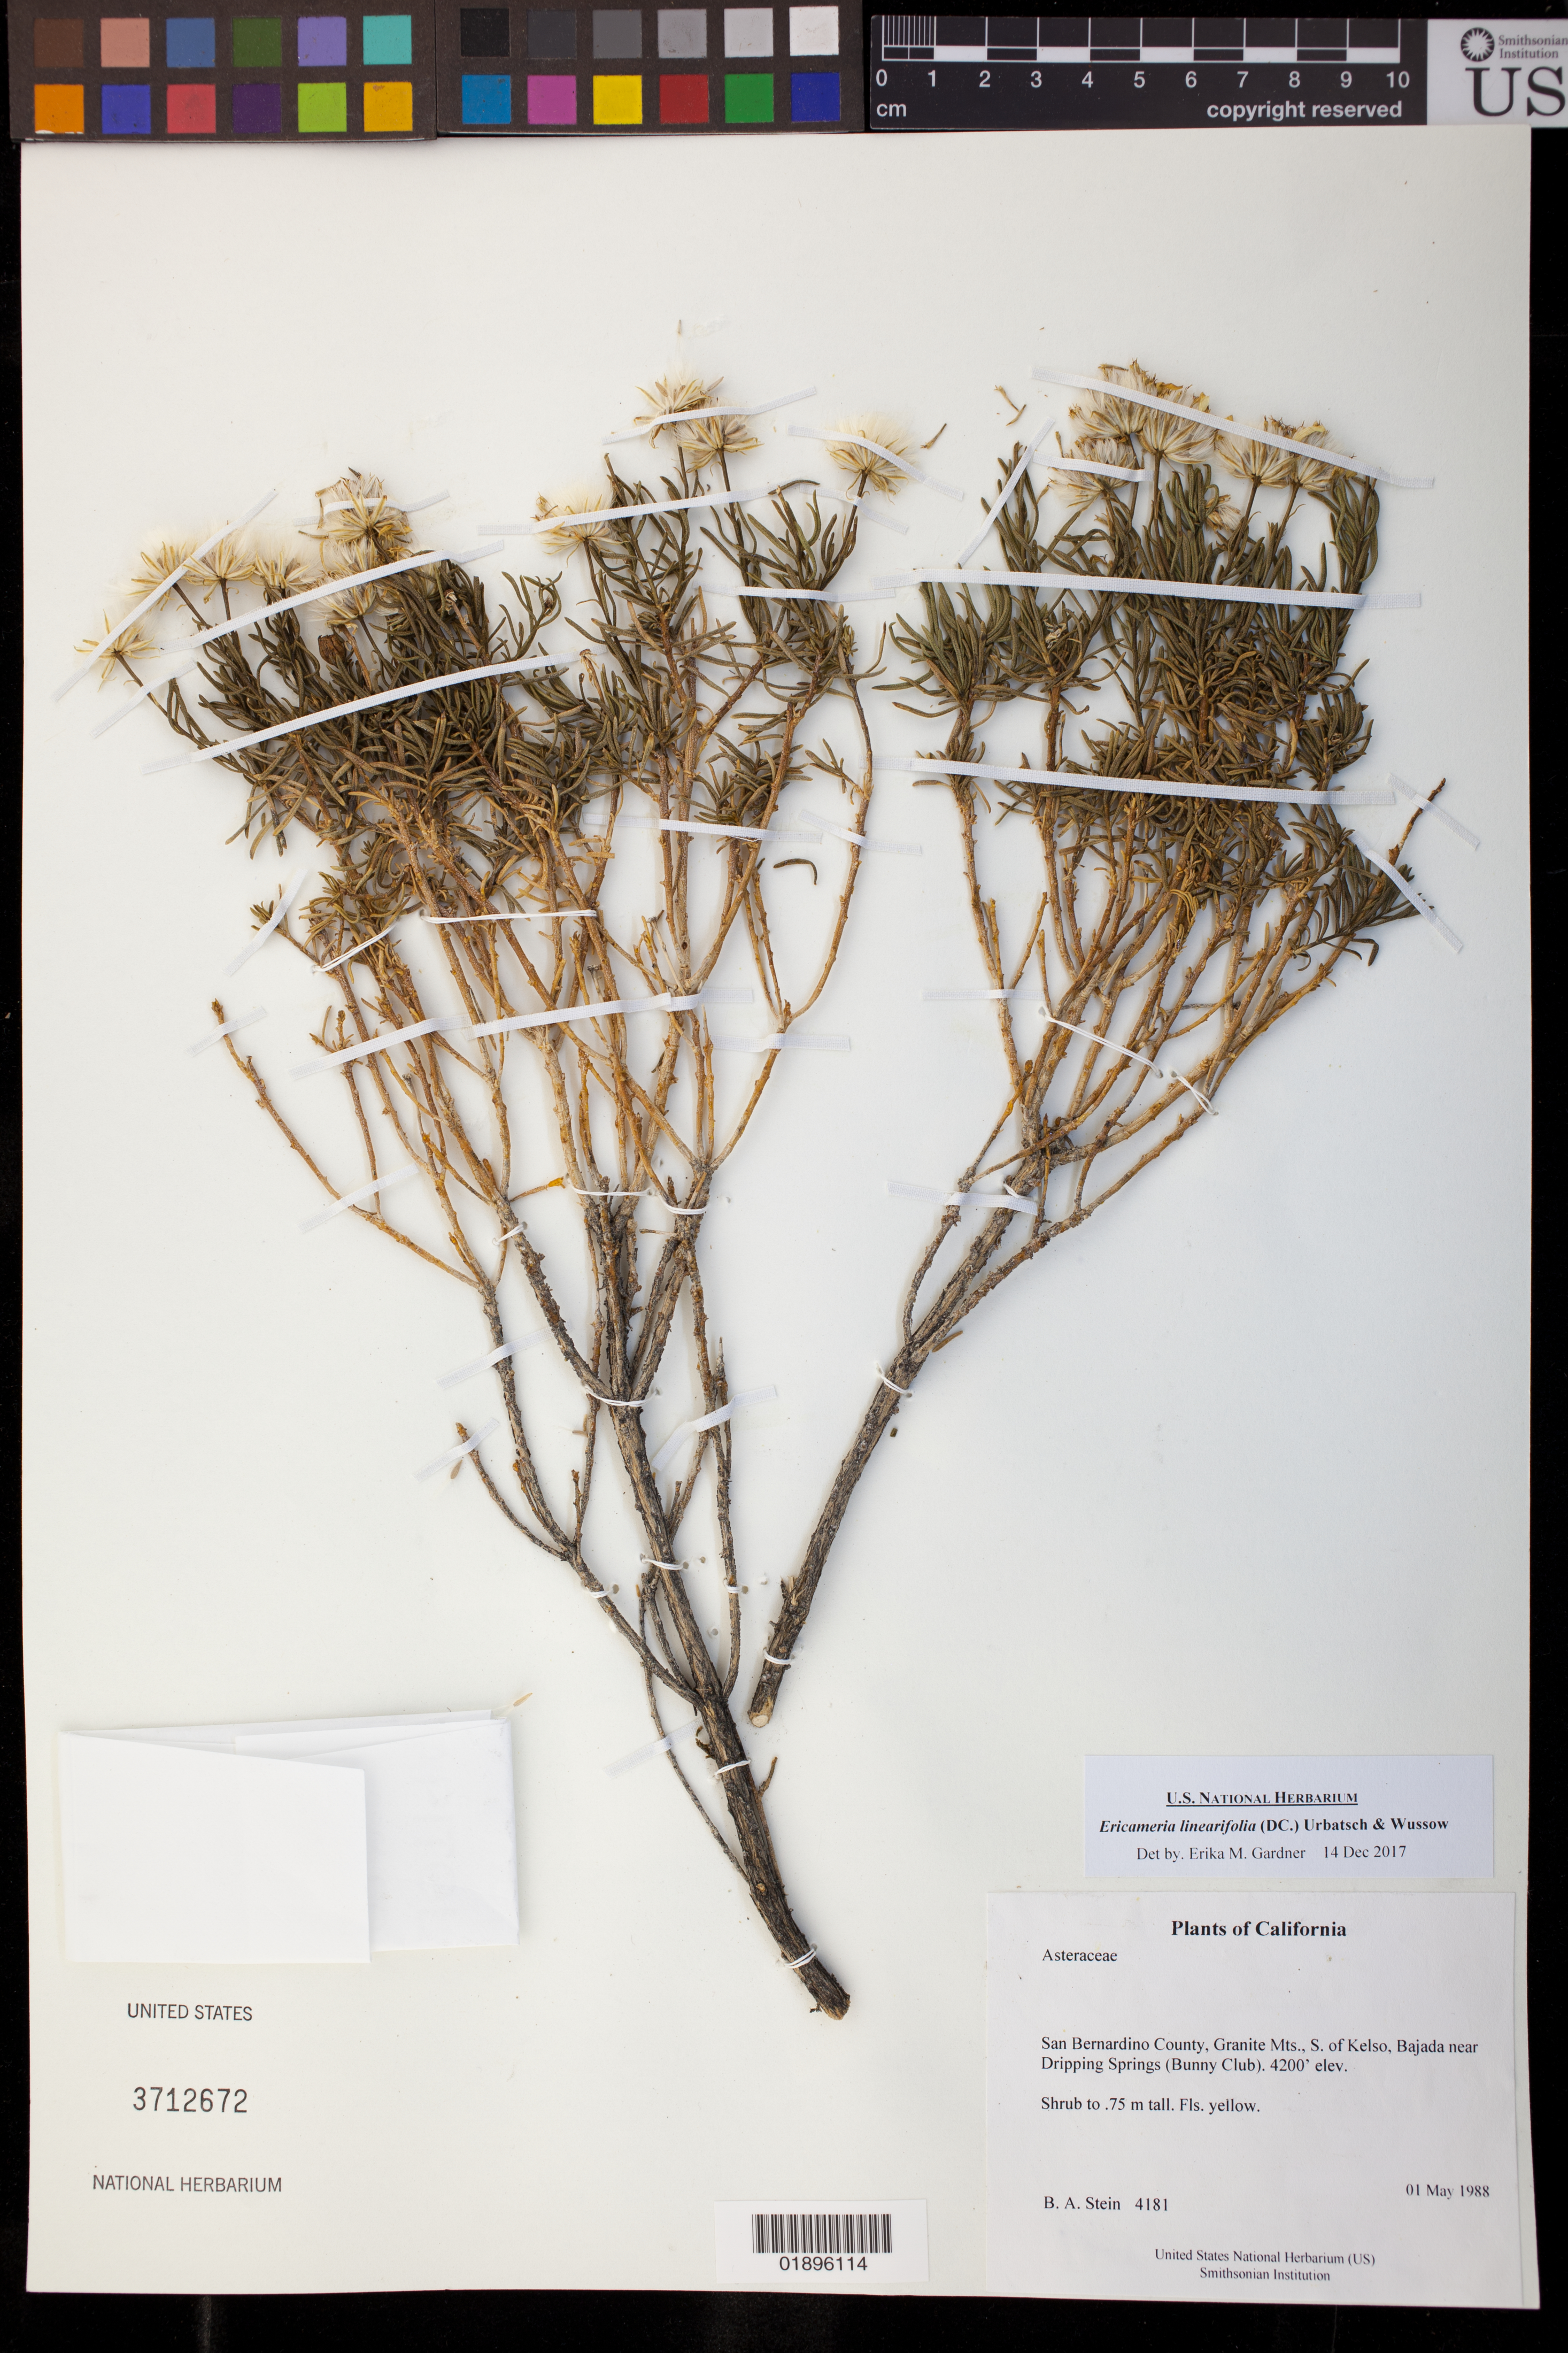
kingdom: Plantae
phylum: Tracheophyta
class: Magnoliopsida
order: Asterales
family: Asteraceae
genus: Ericameria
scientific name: Ericameria linearifolia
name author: (DC.) Urbatsch & Wussow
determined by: Gardner, E. M.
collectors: B. A. Stein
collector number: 4181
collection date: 1988-05-01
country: United States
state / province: California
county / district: San Bernardino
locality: Granite Mts., S. of Kelso, Bajada near Dripping Springs Country Club.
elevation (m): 1280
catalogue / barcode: US 3712672